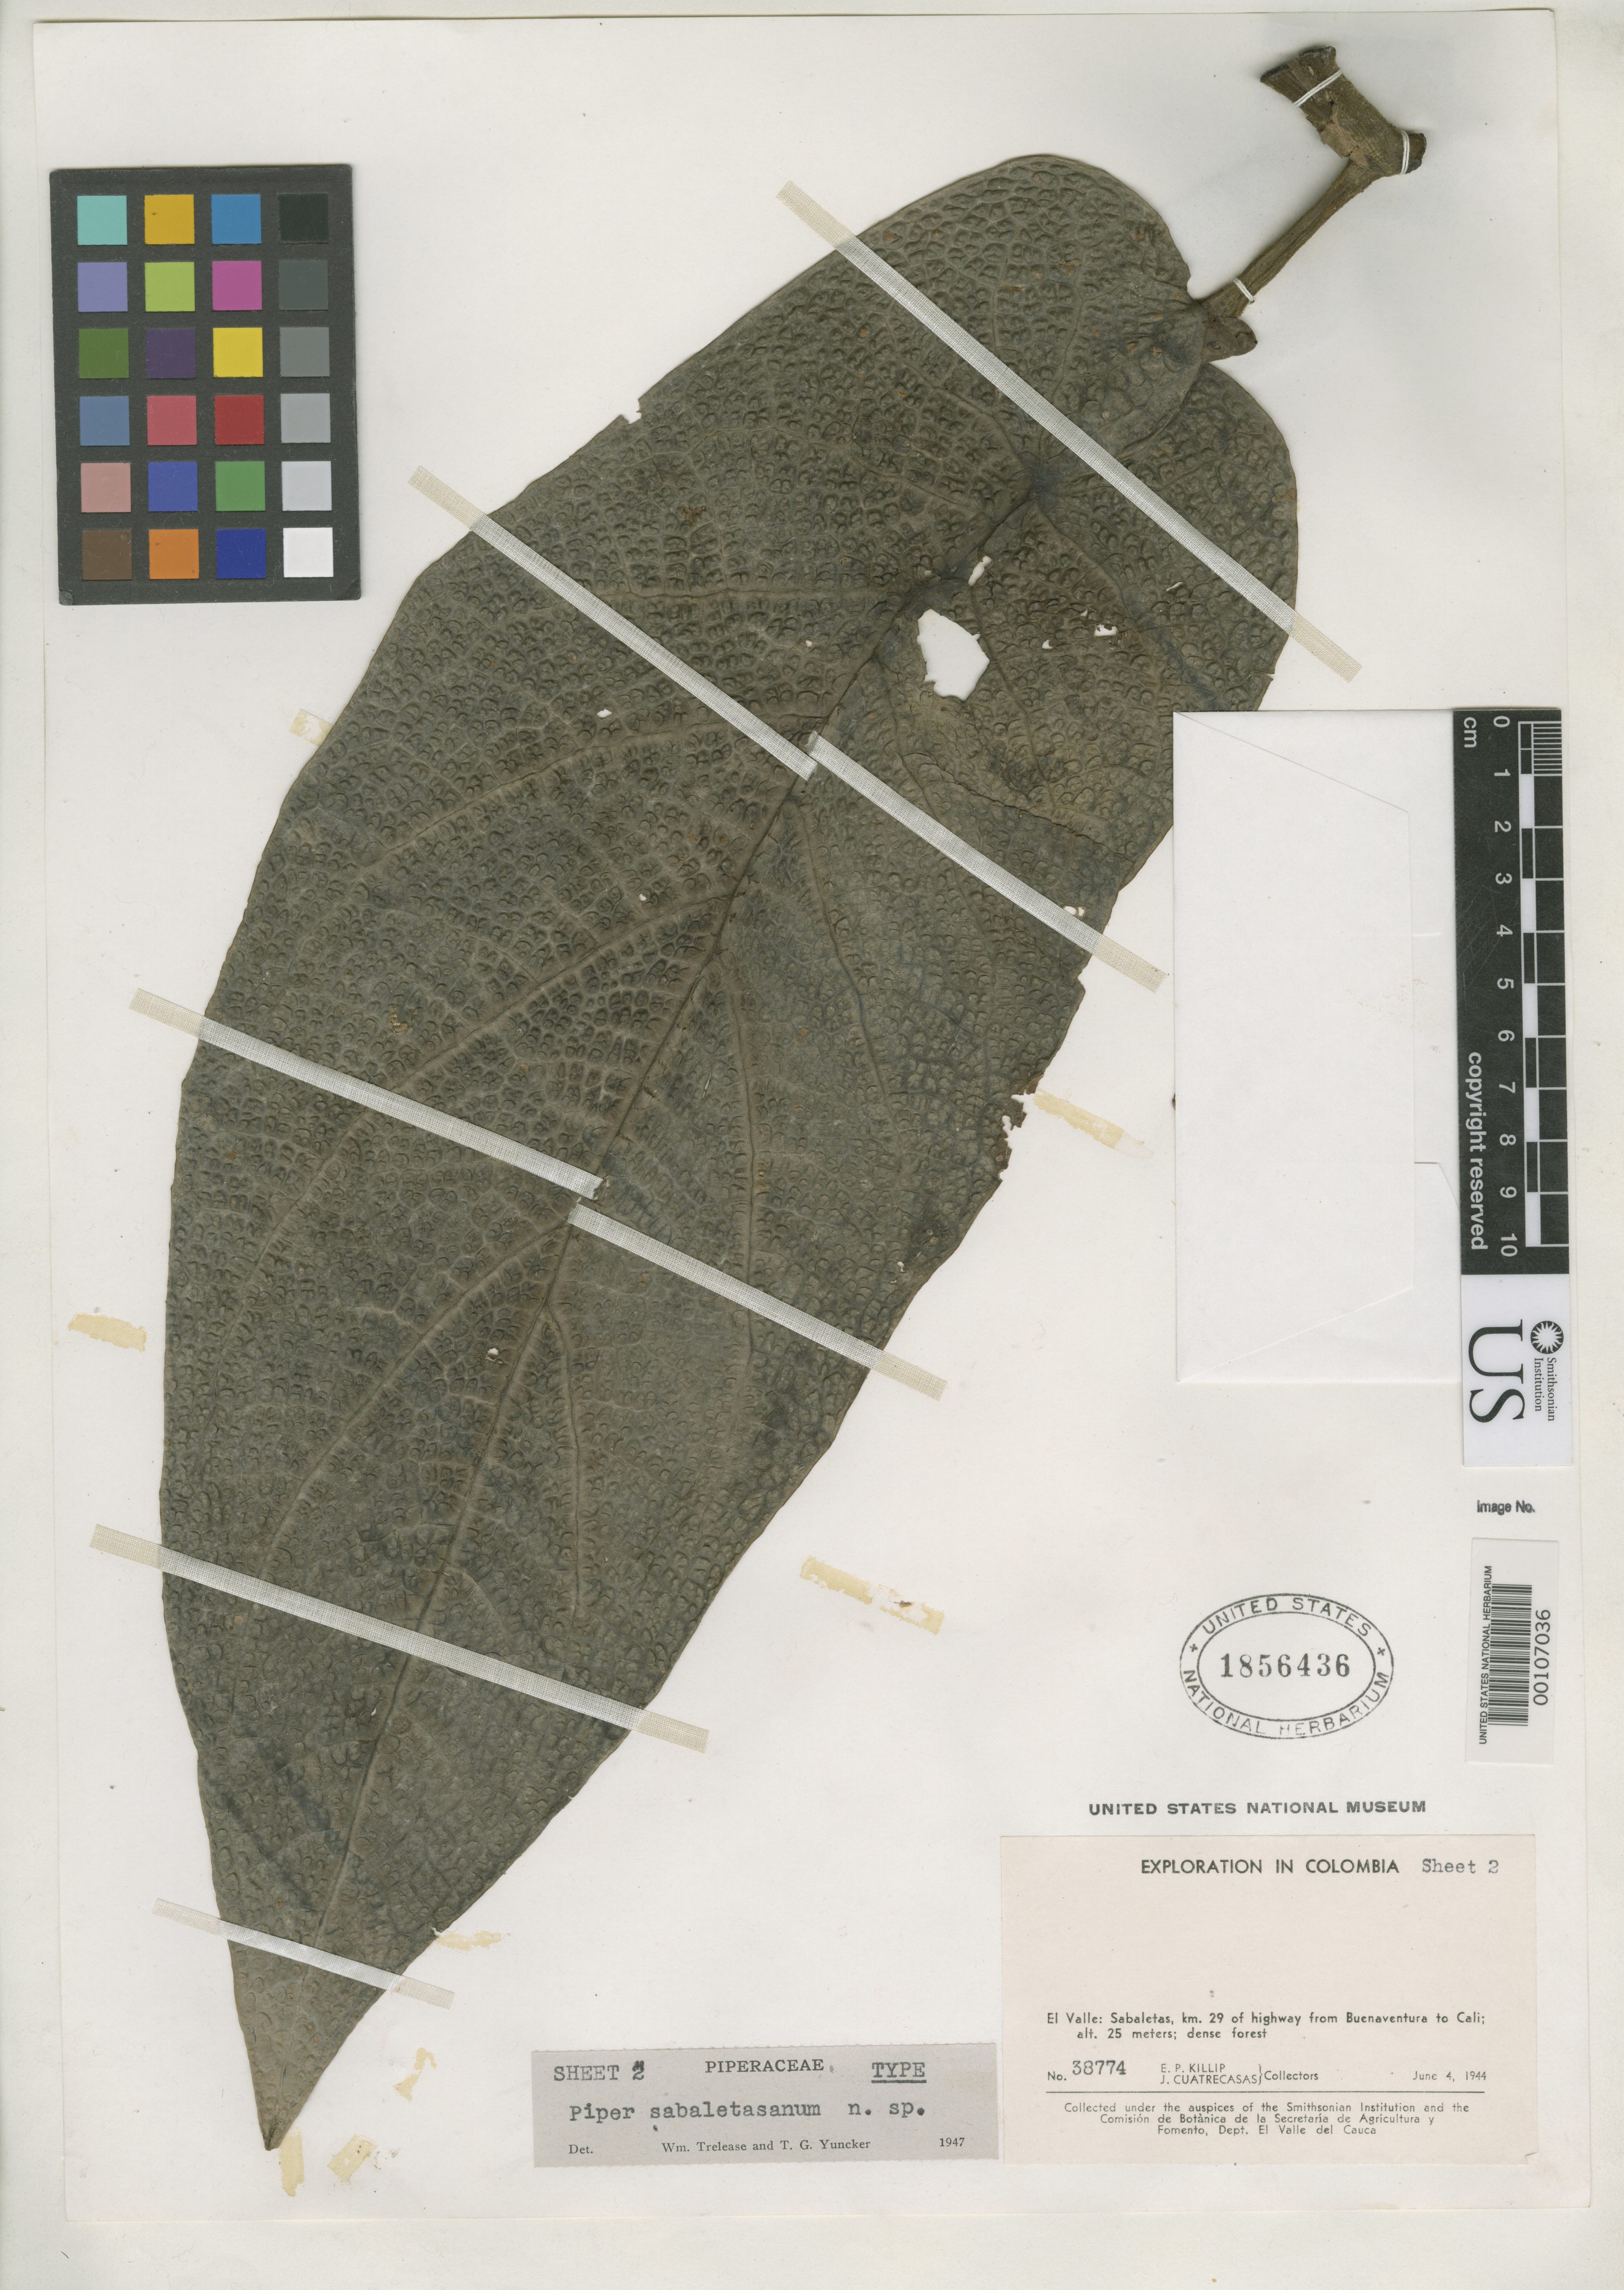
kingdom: Plantae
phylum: Tracheophyta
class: Magnoliopsida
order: Piperales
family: Piperaceae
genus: Piper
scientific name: Piper sabaletasanum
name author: Trel. & Yunck.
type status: Holotype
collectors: E. P. Killip & J. Cuatrecasas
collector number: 38774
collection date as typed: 04 Jun 1944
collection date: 1944-06-04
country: Colombia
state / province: Valle del Cauca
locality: Sabaletas.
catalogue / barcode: US 1856436